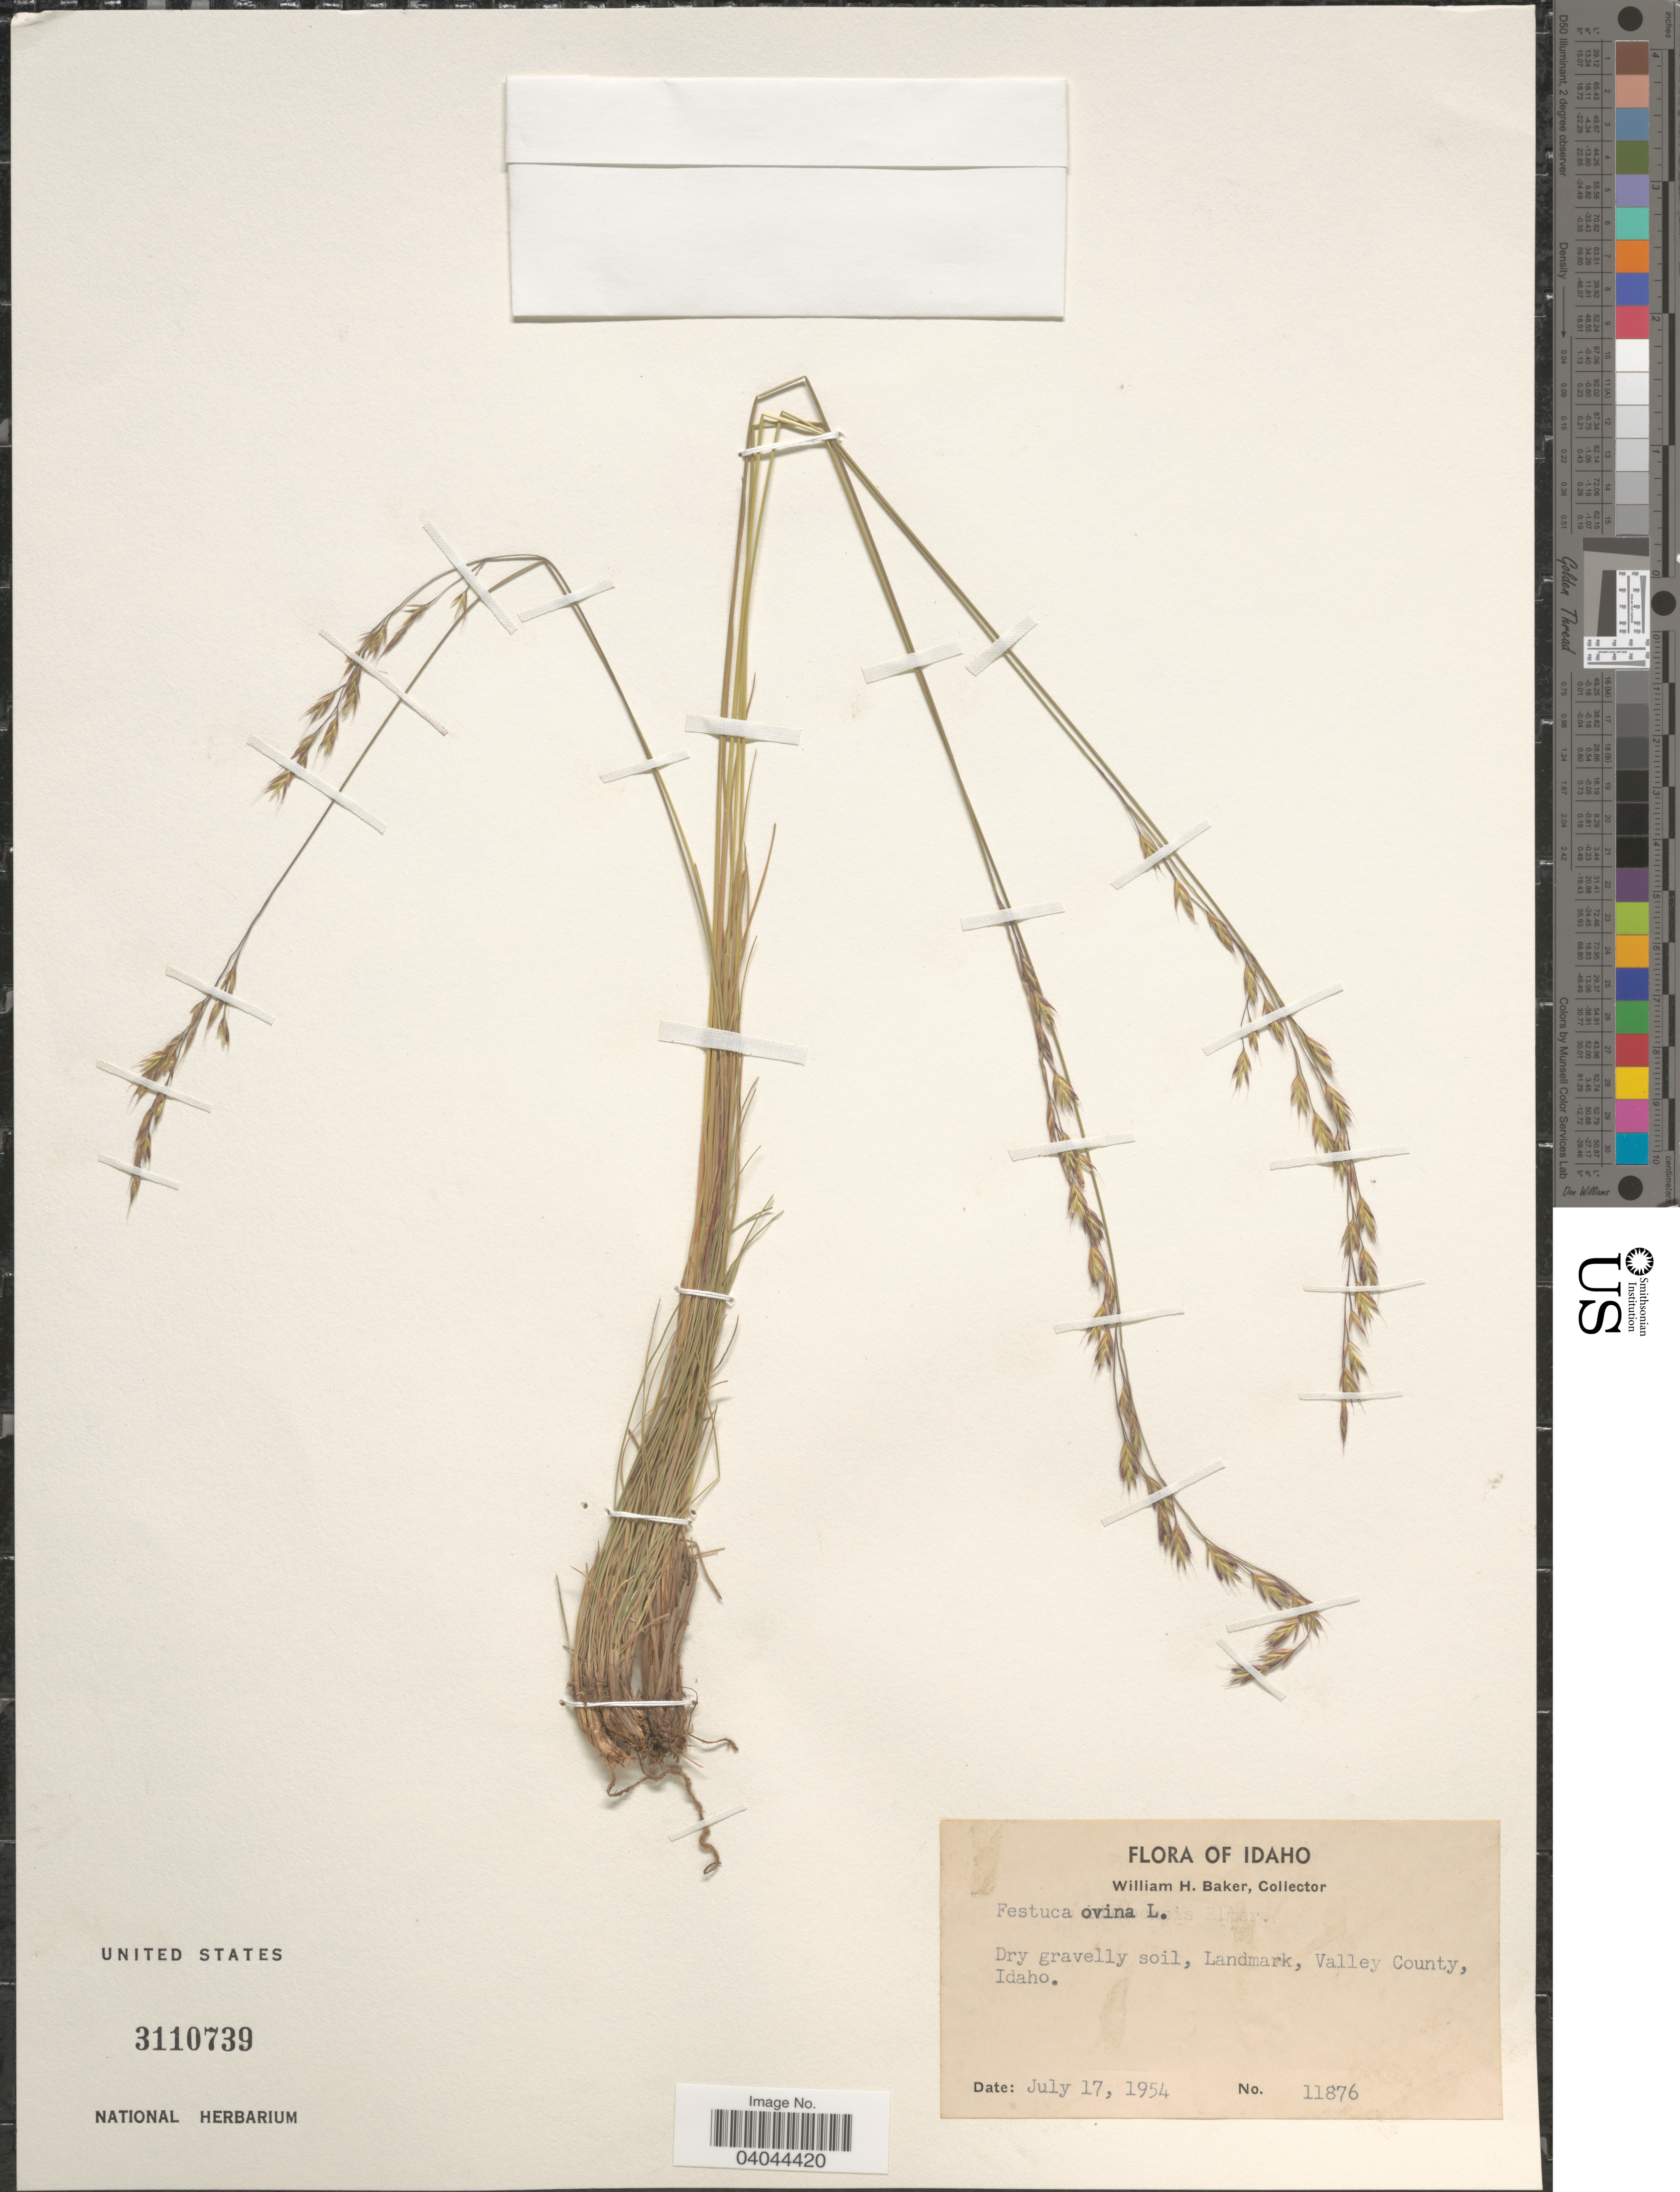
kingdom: Plantae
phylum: Tracheophyta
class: Liliopsida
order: Poales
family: Poaceae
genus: Festuca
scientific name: Festuca ovina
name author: L.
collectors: W. H. Baker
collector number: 11876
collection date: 1954-07-17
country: United States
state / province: Idaho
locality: Dry gravelly soil, Landmark, Valley County.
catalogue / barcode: US 3110739